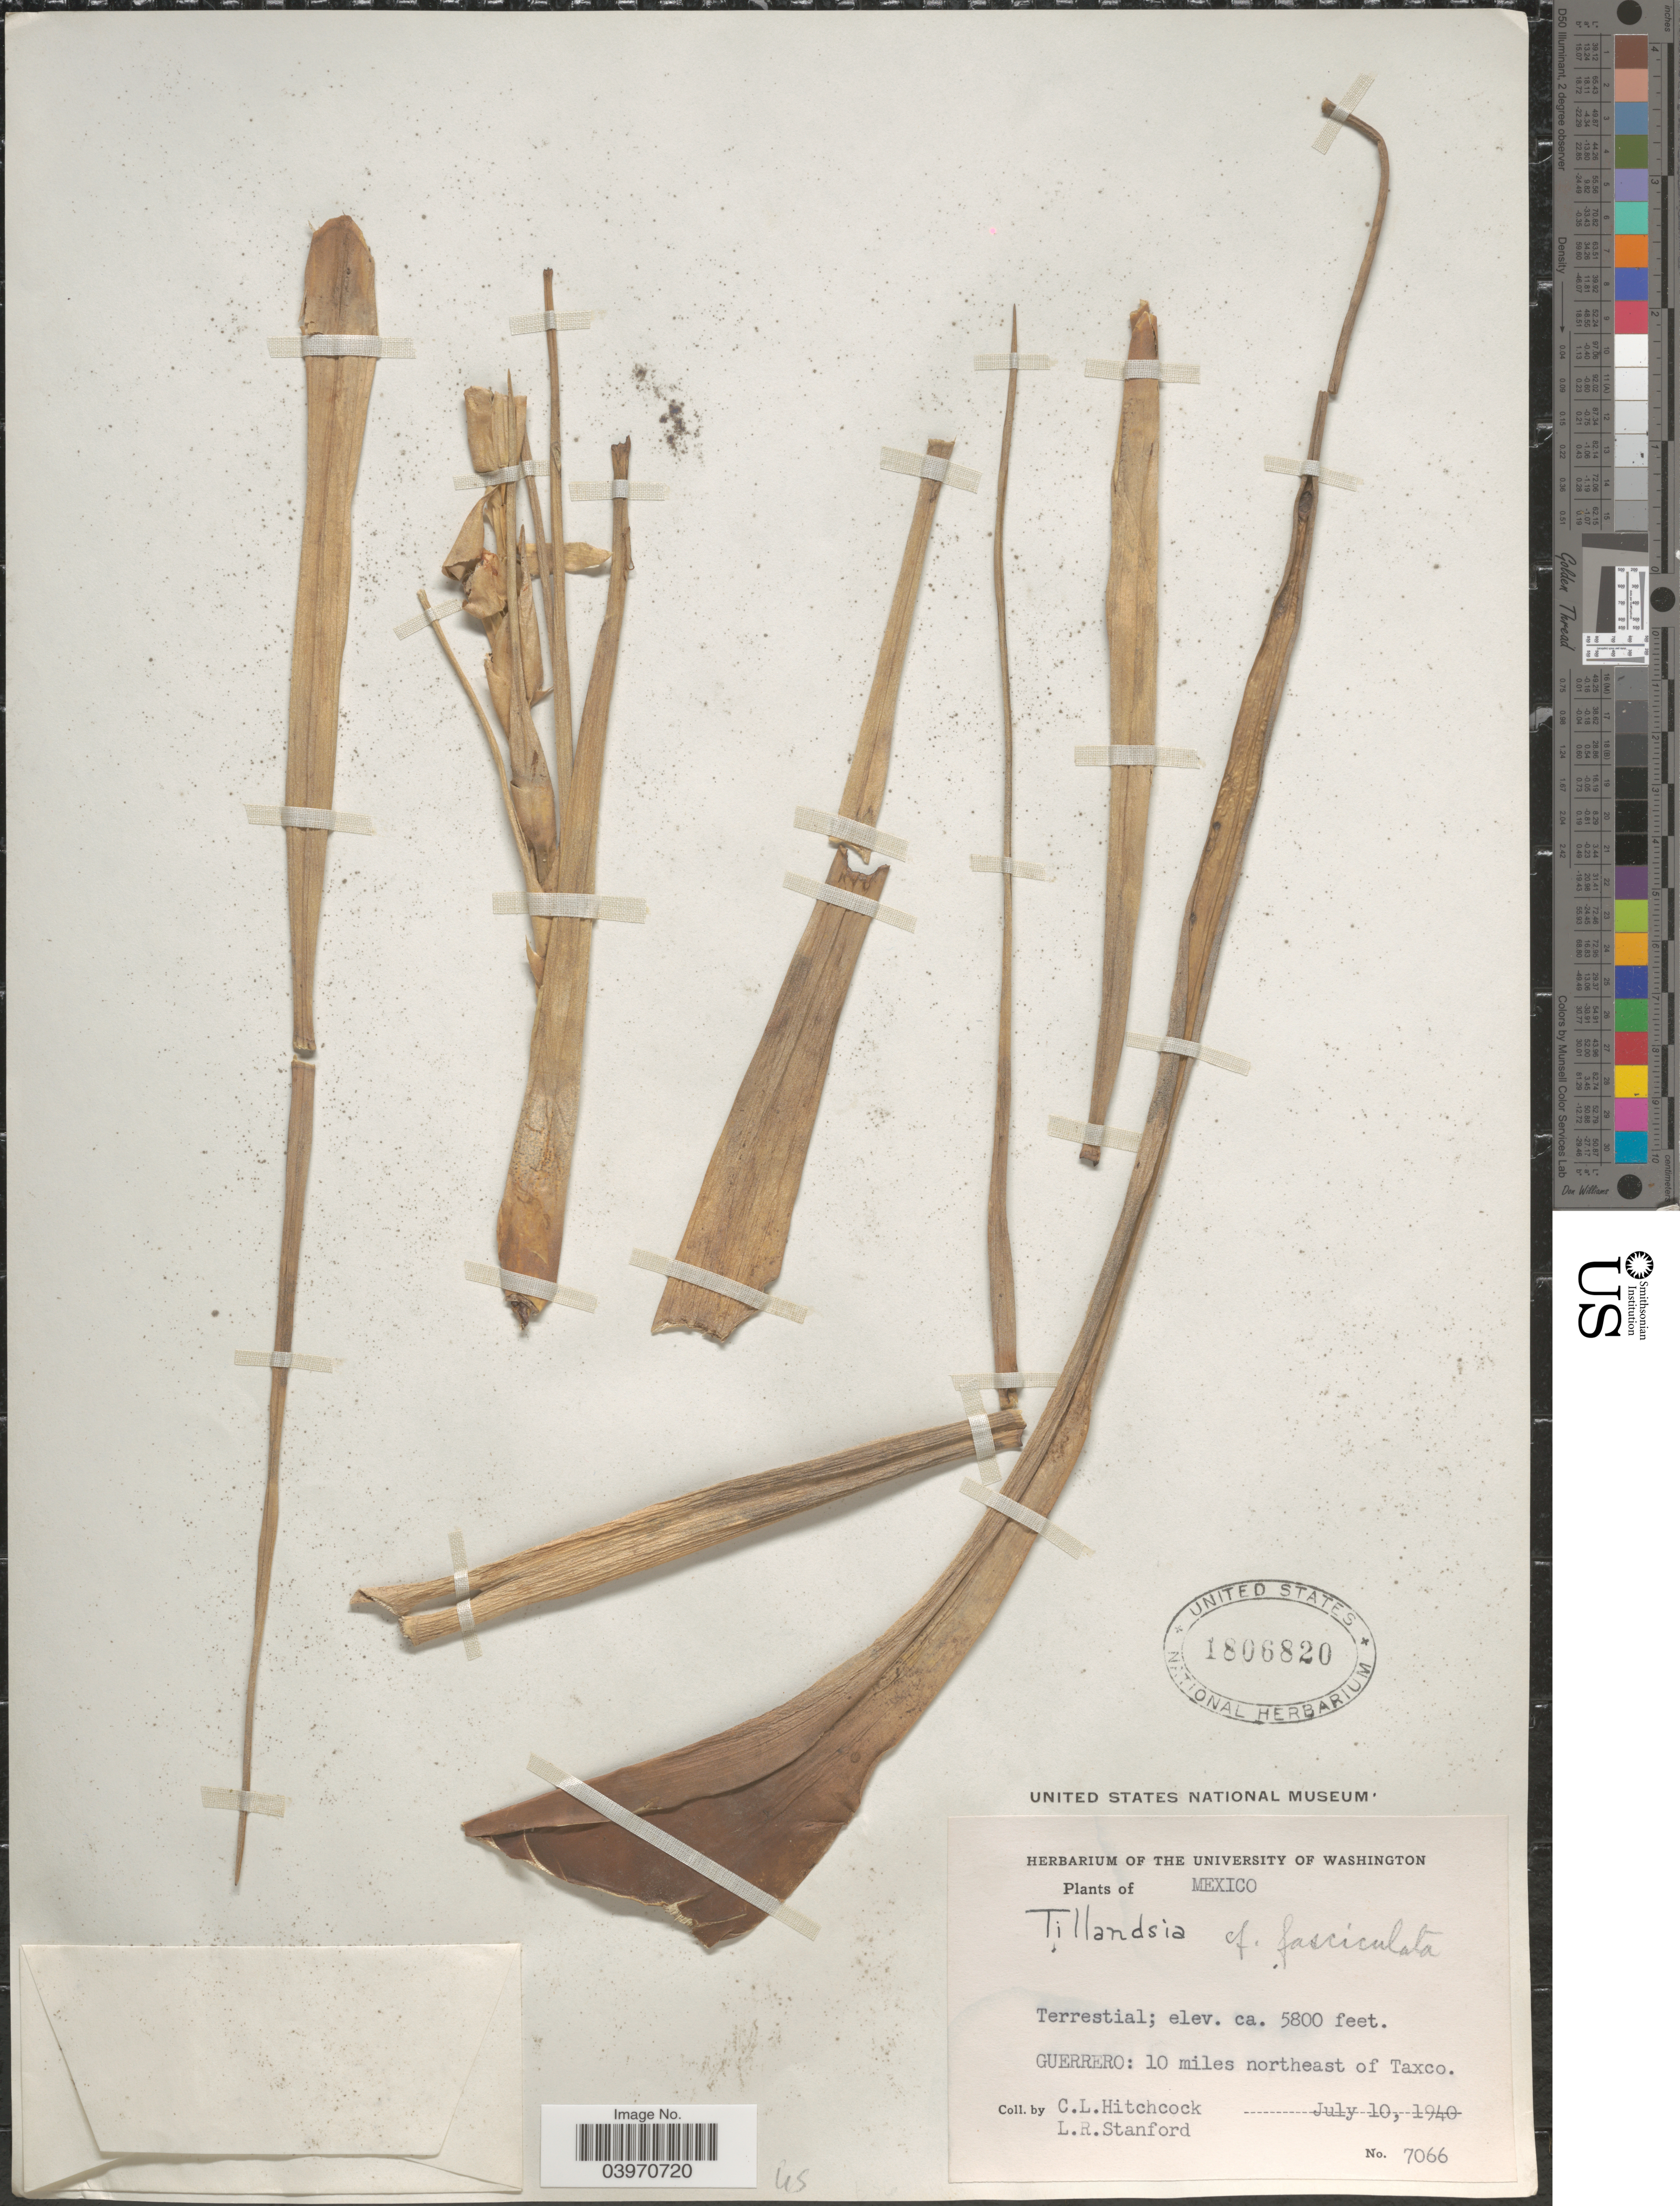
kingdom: Plantae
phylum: Tracheophyta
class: Liliopsida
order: Poales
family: Bromeliaceae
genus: Tillandsia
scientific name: Tillandsia fasciculata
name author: Sw.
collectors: C. L. Hitchcock & L. R. Stanford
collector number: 7066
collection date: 1940-07-10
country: Mexico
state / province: Guerrero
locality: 10 miles northeast of Taxco.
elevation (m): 1768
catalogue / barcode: US 1806820